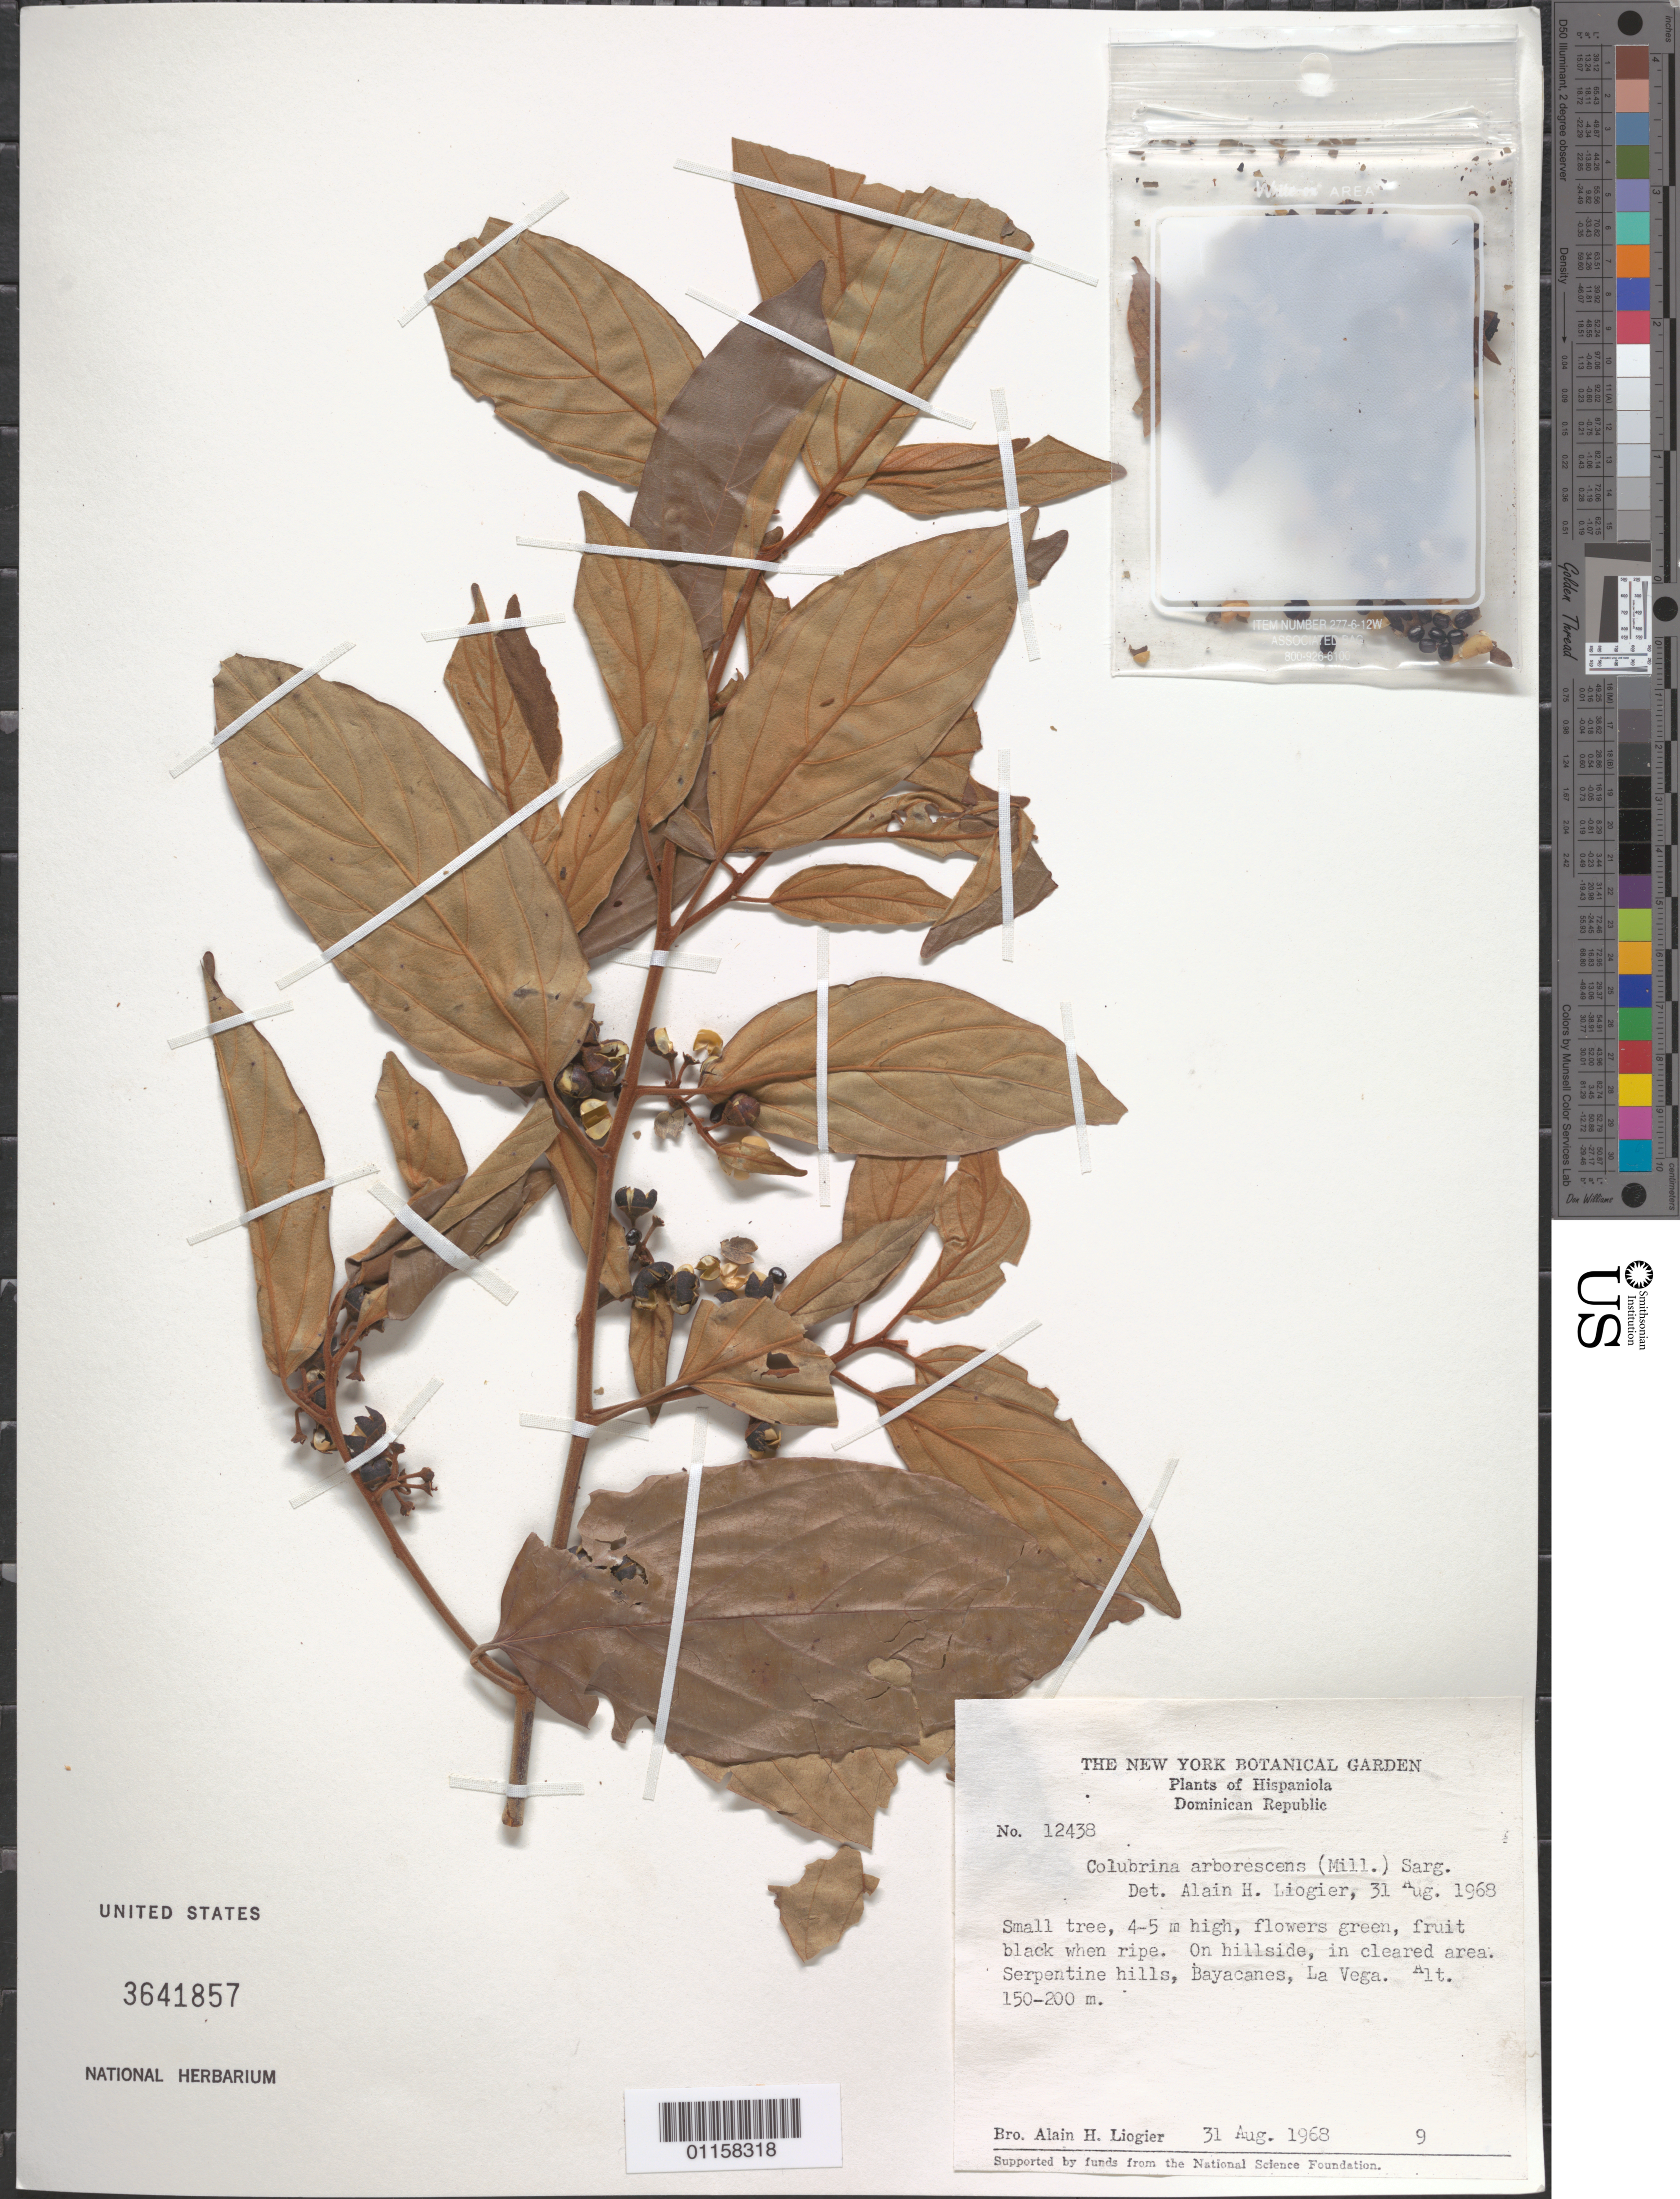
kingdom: Plantae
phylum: Tracheophyta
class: Magnoliopsida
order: Rosales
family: Rhamnaceae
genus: Colubrina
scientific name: Colubrina arborescens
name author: (Mill.) Sarg.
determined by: Liogier, Alain H.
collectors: A. H. Liogier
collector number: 12438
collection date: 1968-08-31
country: Dominican Republic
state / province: La Vega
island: Hispaniola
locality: Serpentine Hills, Bayacanos, La Vega.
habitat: On hillside in cleared area.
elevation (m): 150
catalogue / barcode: US 3641857